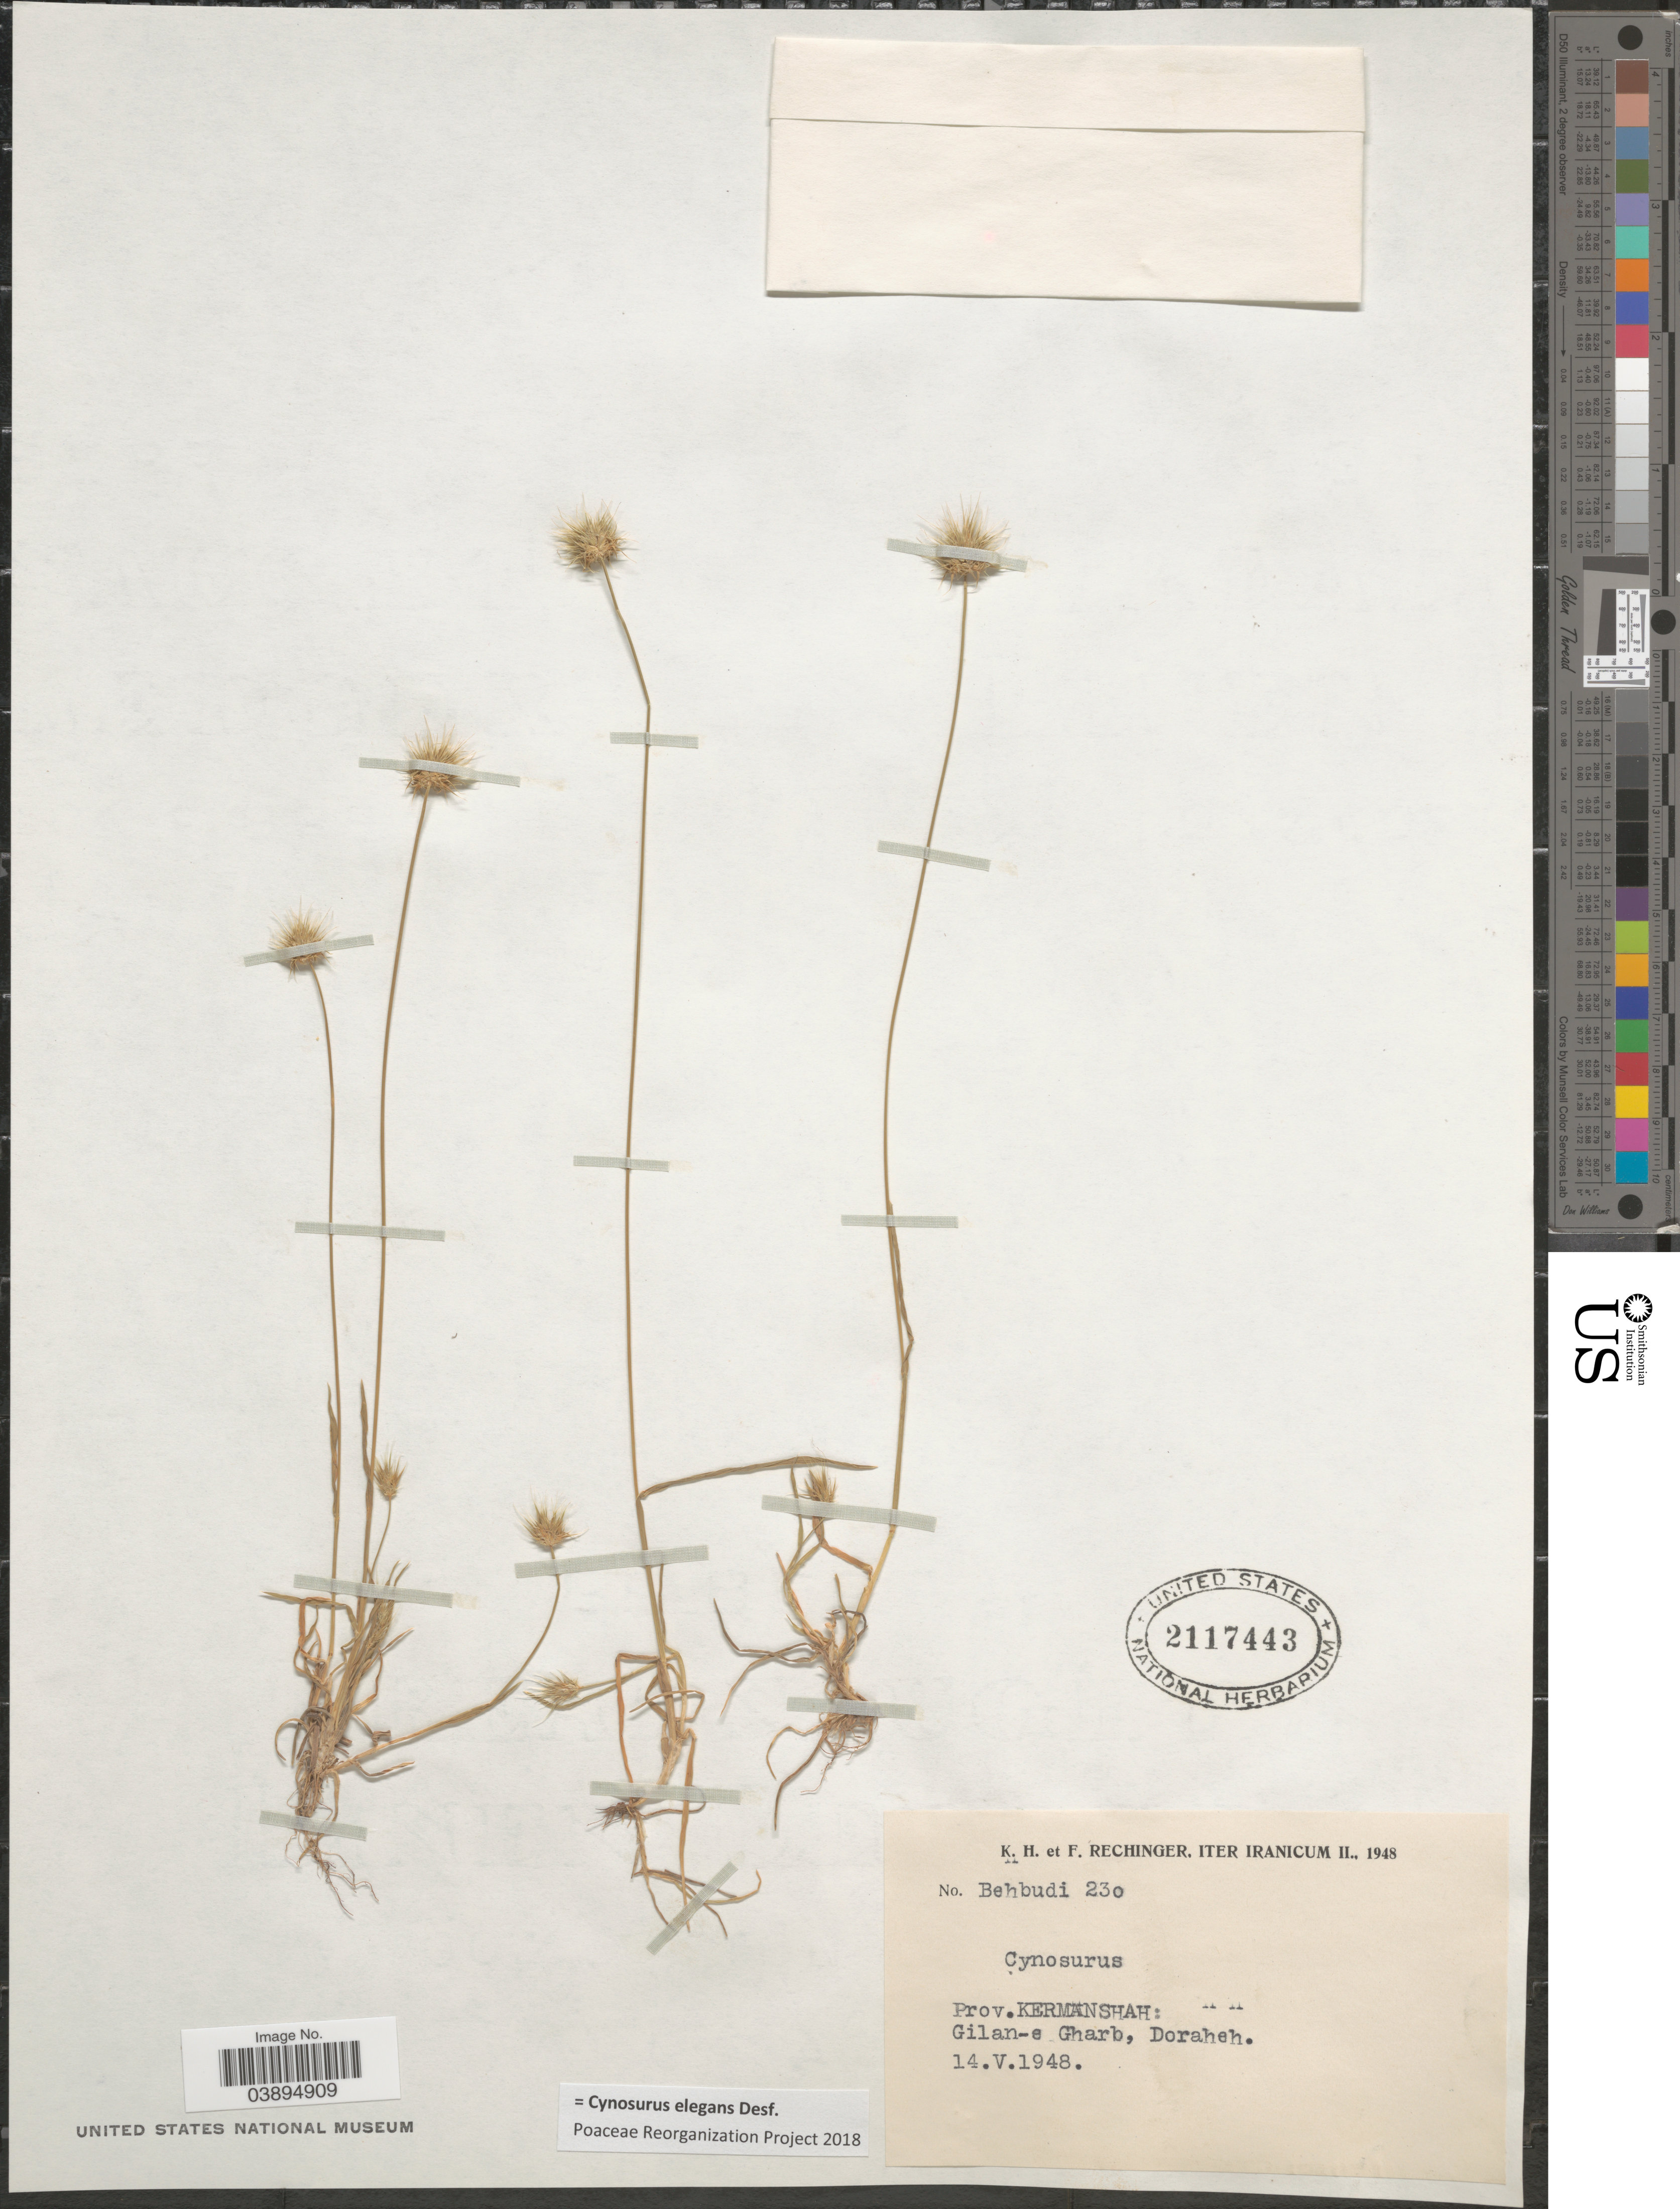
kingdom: Plantae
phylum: Tracheophyta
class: Liliopsida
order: Poales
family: Poaceae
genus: Cynosurus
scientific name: Cynosurus elegans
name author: Desf.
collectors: K. H. Rechinger & F. Rechinger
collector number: Behbudi 230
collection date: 1948-05-14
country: Iran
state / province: Kermanshah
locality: Iter Iranicum. Prov.: Kermanshah: Gilan-e Gharb, Doraheh.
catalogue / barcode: US 2117443